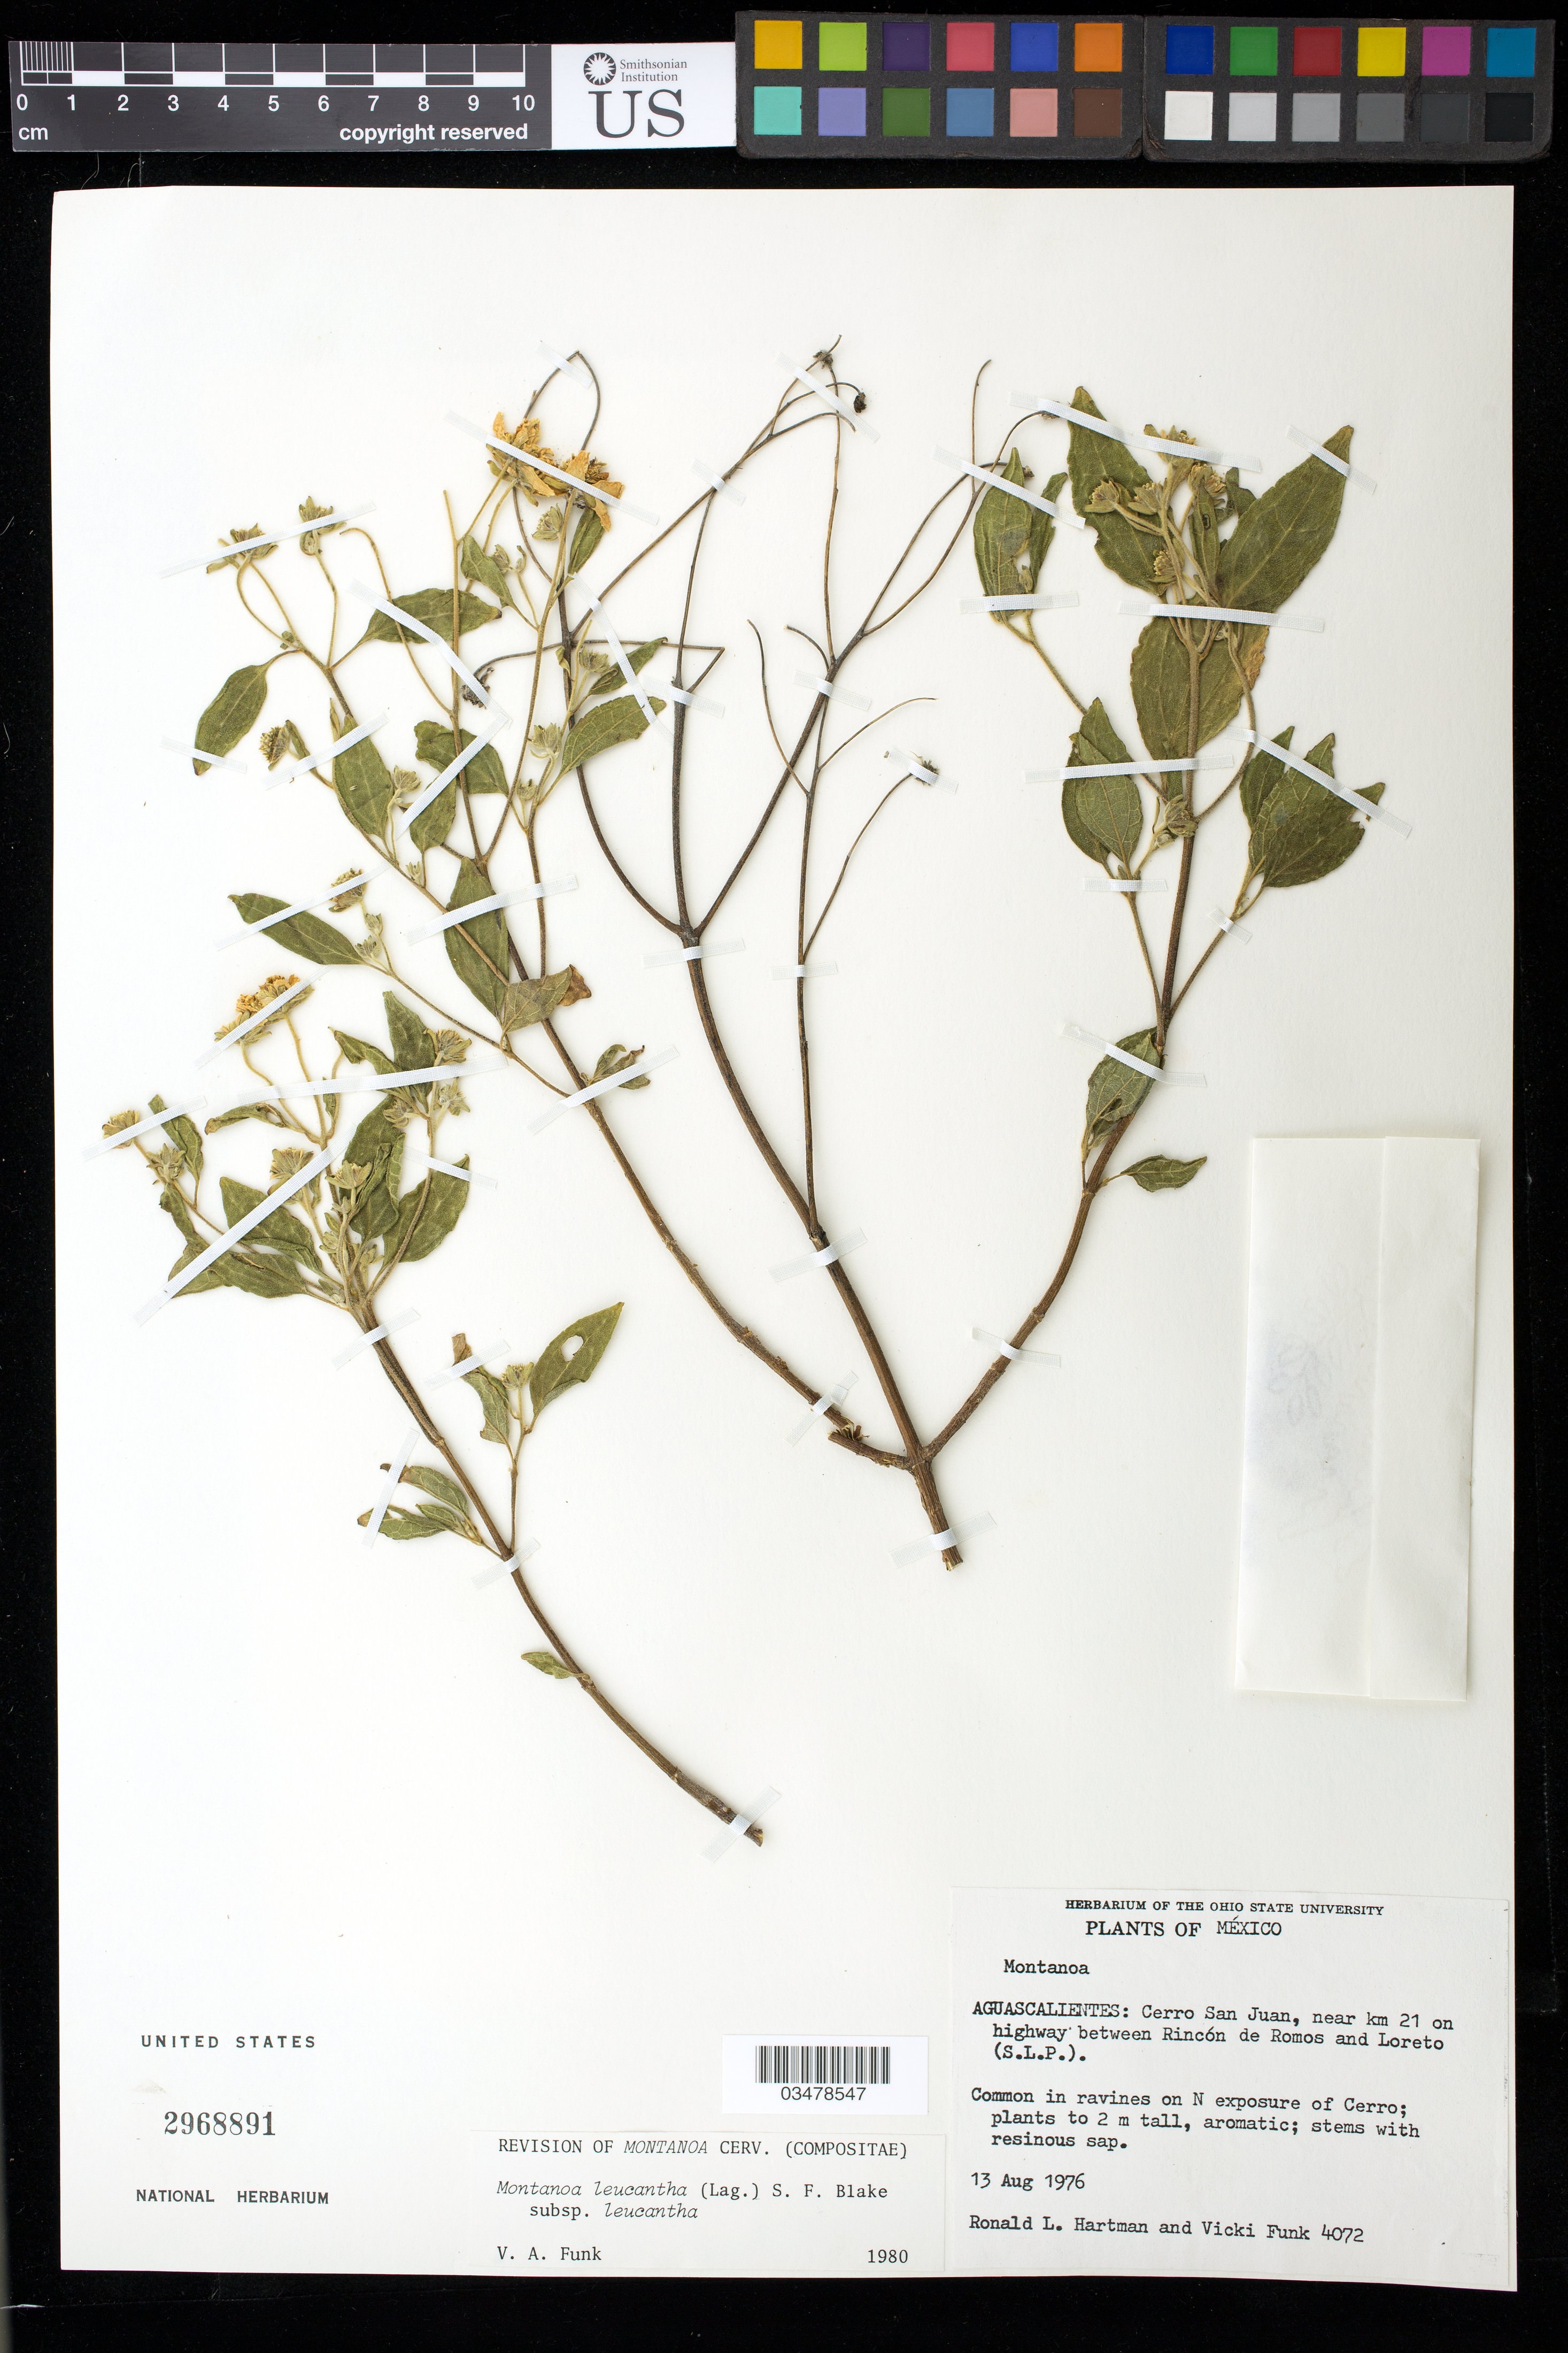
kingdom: Plantae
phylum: Tracheophyta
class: Magnoliopsida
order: Asterales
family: Asteraceae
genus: Montanoa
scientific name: Montanoa leucantha subsp. leucantha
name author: (Lag.) S.F. Blake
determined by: Funk, Vicki A., (BOT), Smithsonian Institution - National Museum of Natural History (UNITED STATES)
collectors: R. Hartman & V. Funk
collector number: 4072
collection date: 1976-08-13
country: Mexico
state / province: Aguascalientes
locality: Cerro San Juan, near km 21 on highway between Rincon de Romos and Loreto (S.L.P.).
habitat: Common in ravines on N exposures of Cerro.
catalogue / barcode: US 2968891